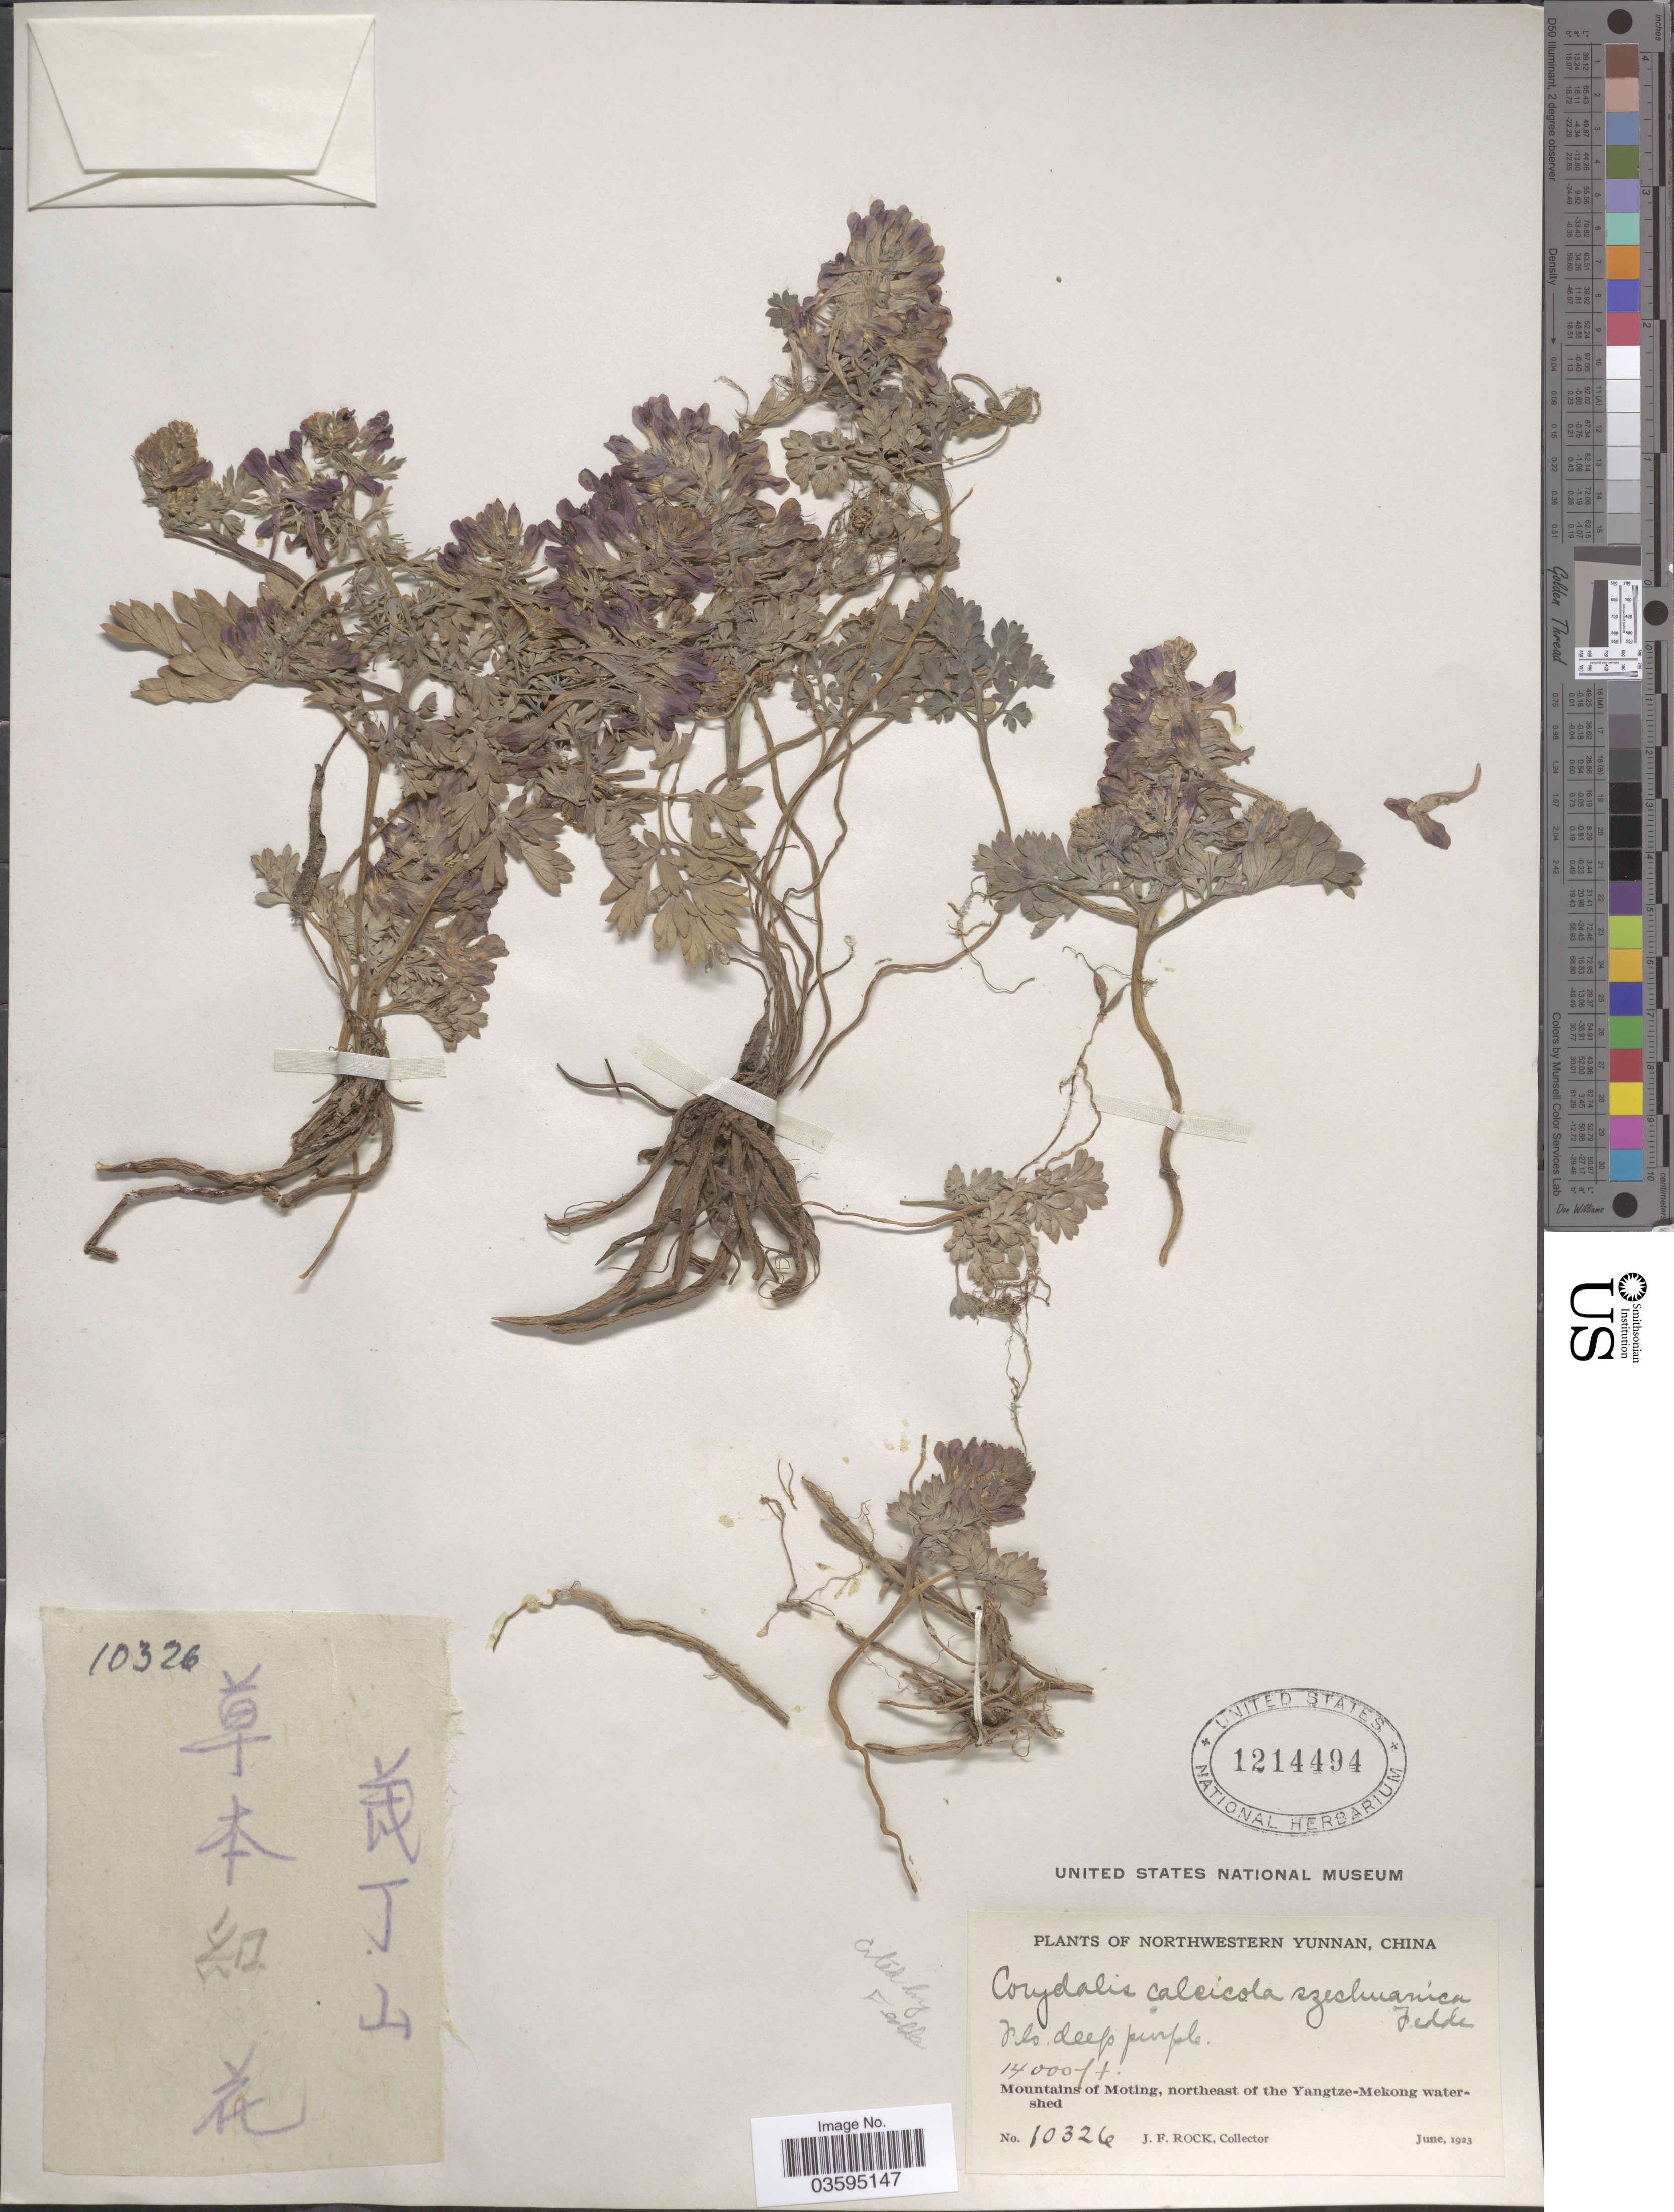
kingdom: Plantae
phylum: Tracheophyta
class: Magnoliopsida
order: Ranunculales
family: Papaveraceae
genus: Corydalis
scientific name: Corydalis calcicola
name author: W.W. Sm.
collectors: J. Rock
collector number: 10326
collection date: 1923-06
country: China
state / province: Yunnan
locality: Northwestern Yunnan. Mountains of Moting, northeast of the Yangtze-Mekong watershed.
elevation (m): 4267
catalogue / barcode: US 1214494